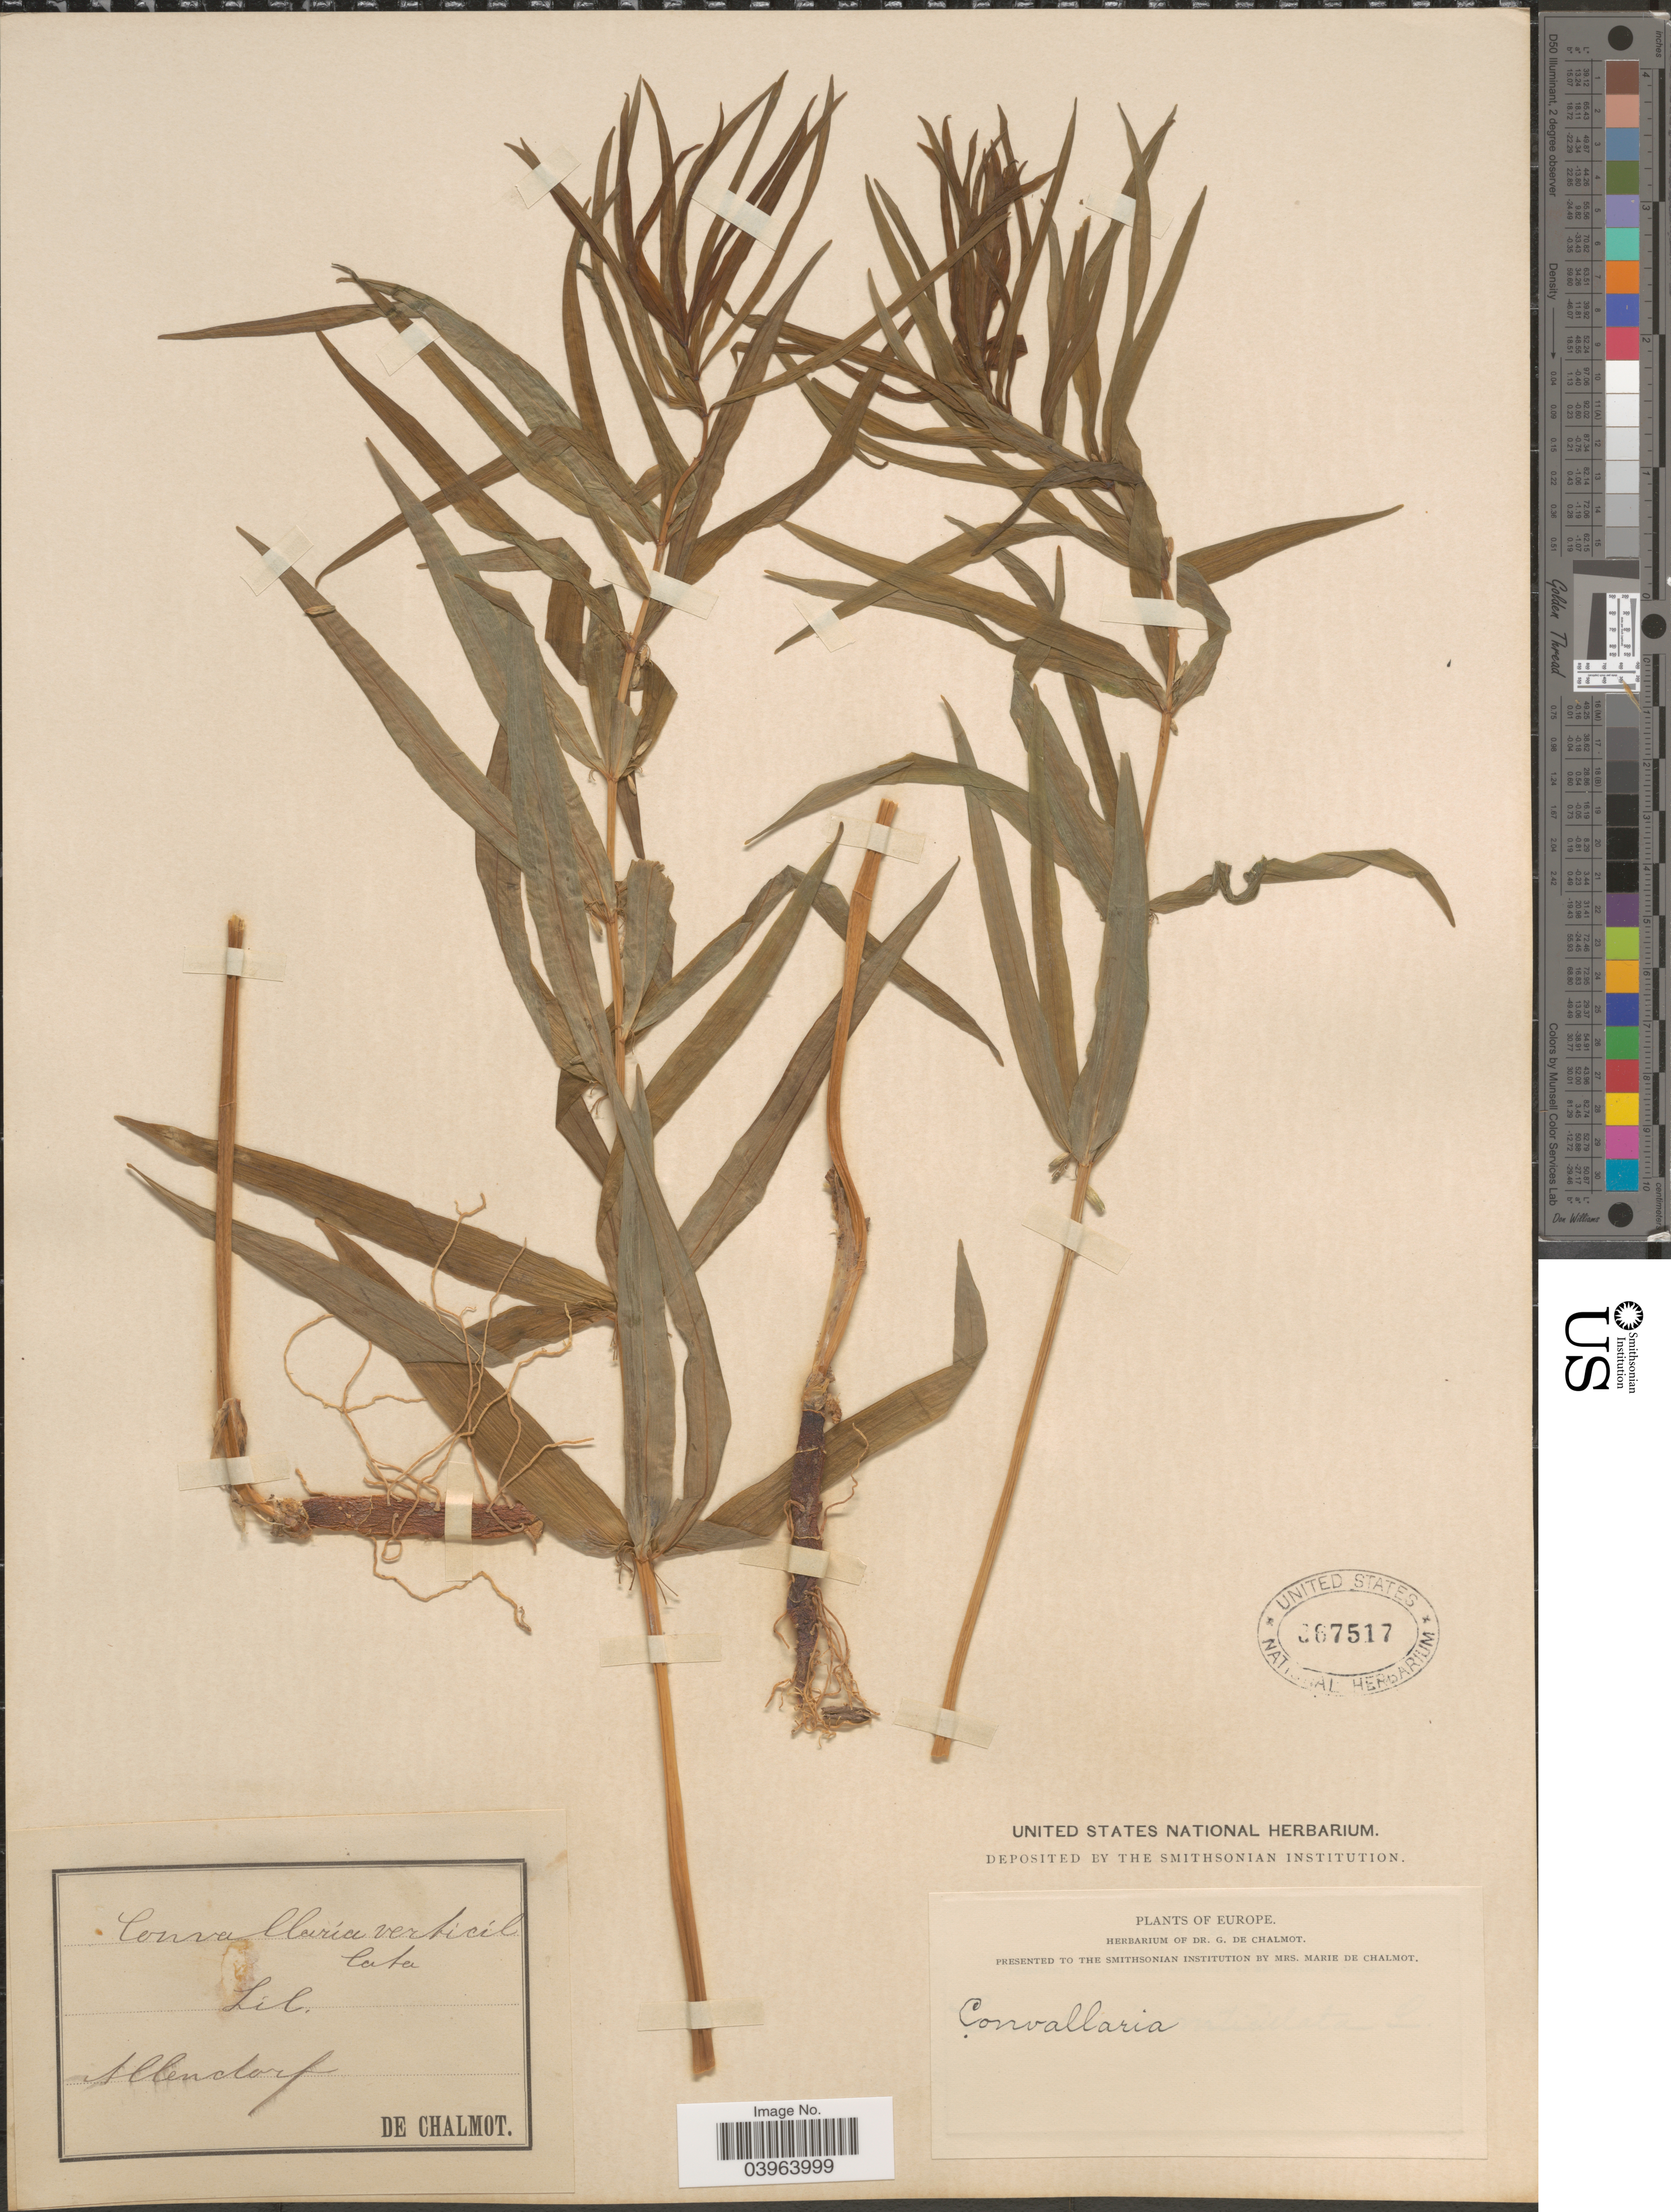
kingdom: Plantae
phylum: Tracheophyta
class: Liliopsida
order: Asparagales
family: Asparagaceae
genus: Polygonatum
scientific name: Polygonatum verticillatum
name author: (L.) All.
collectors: G. de Chalmot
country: Germany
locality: Allendorf. Europe.